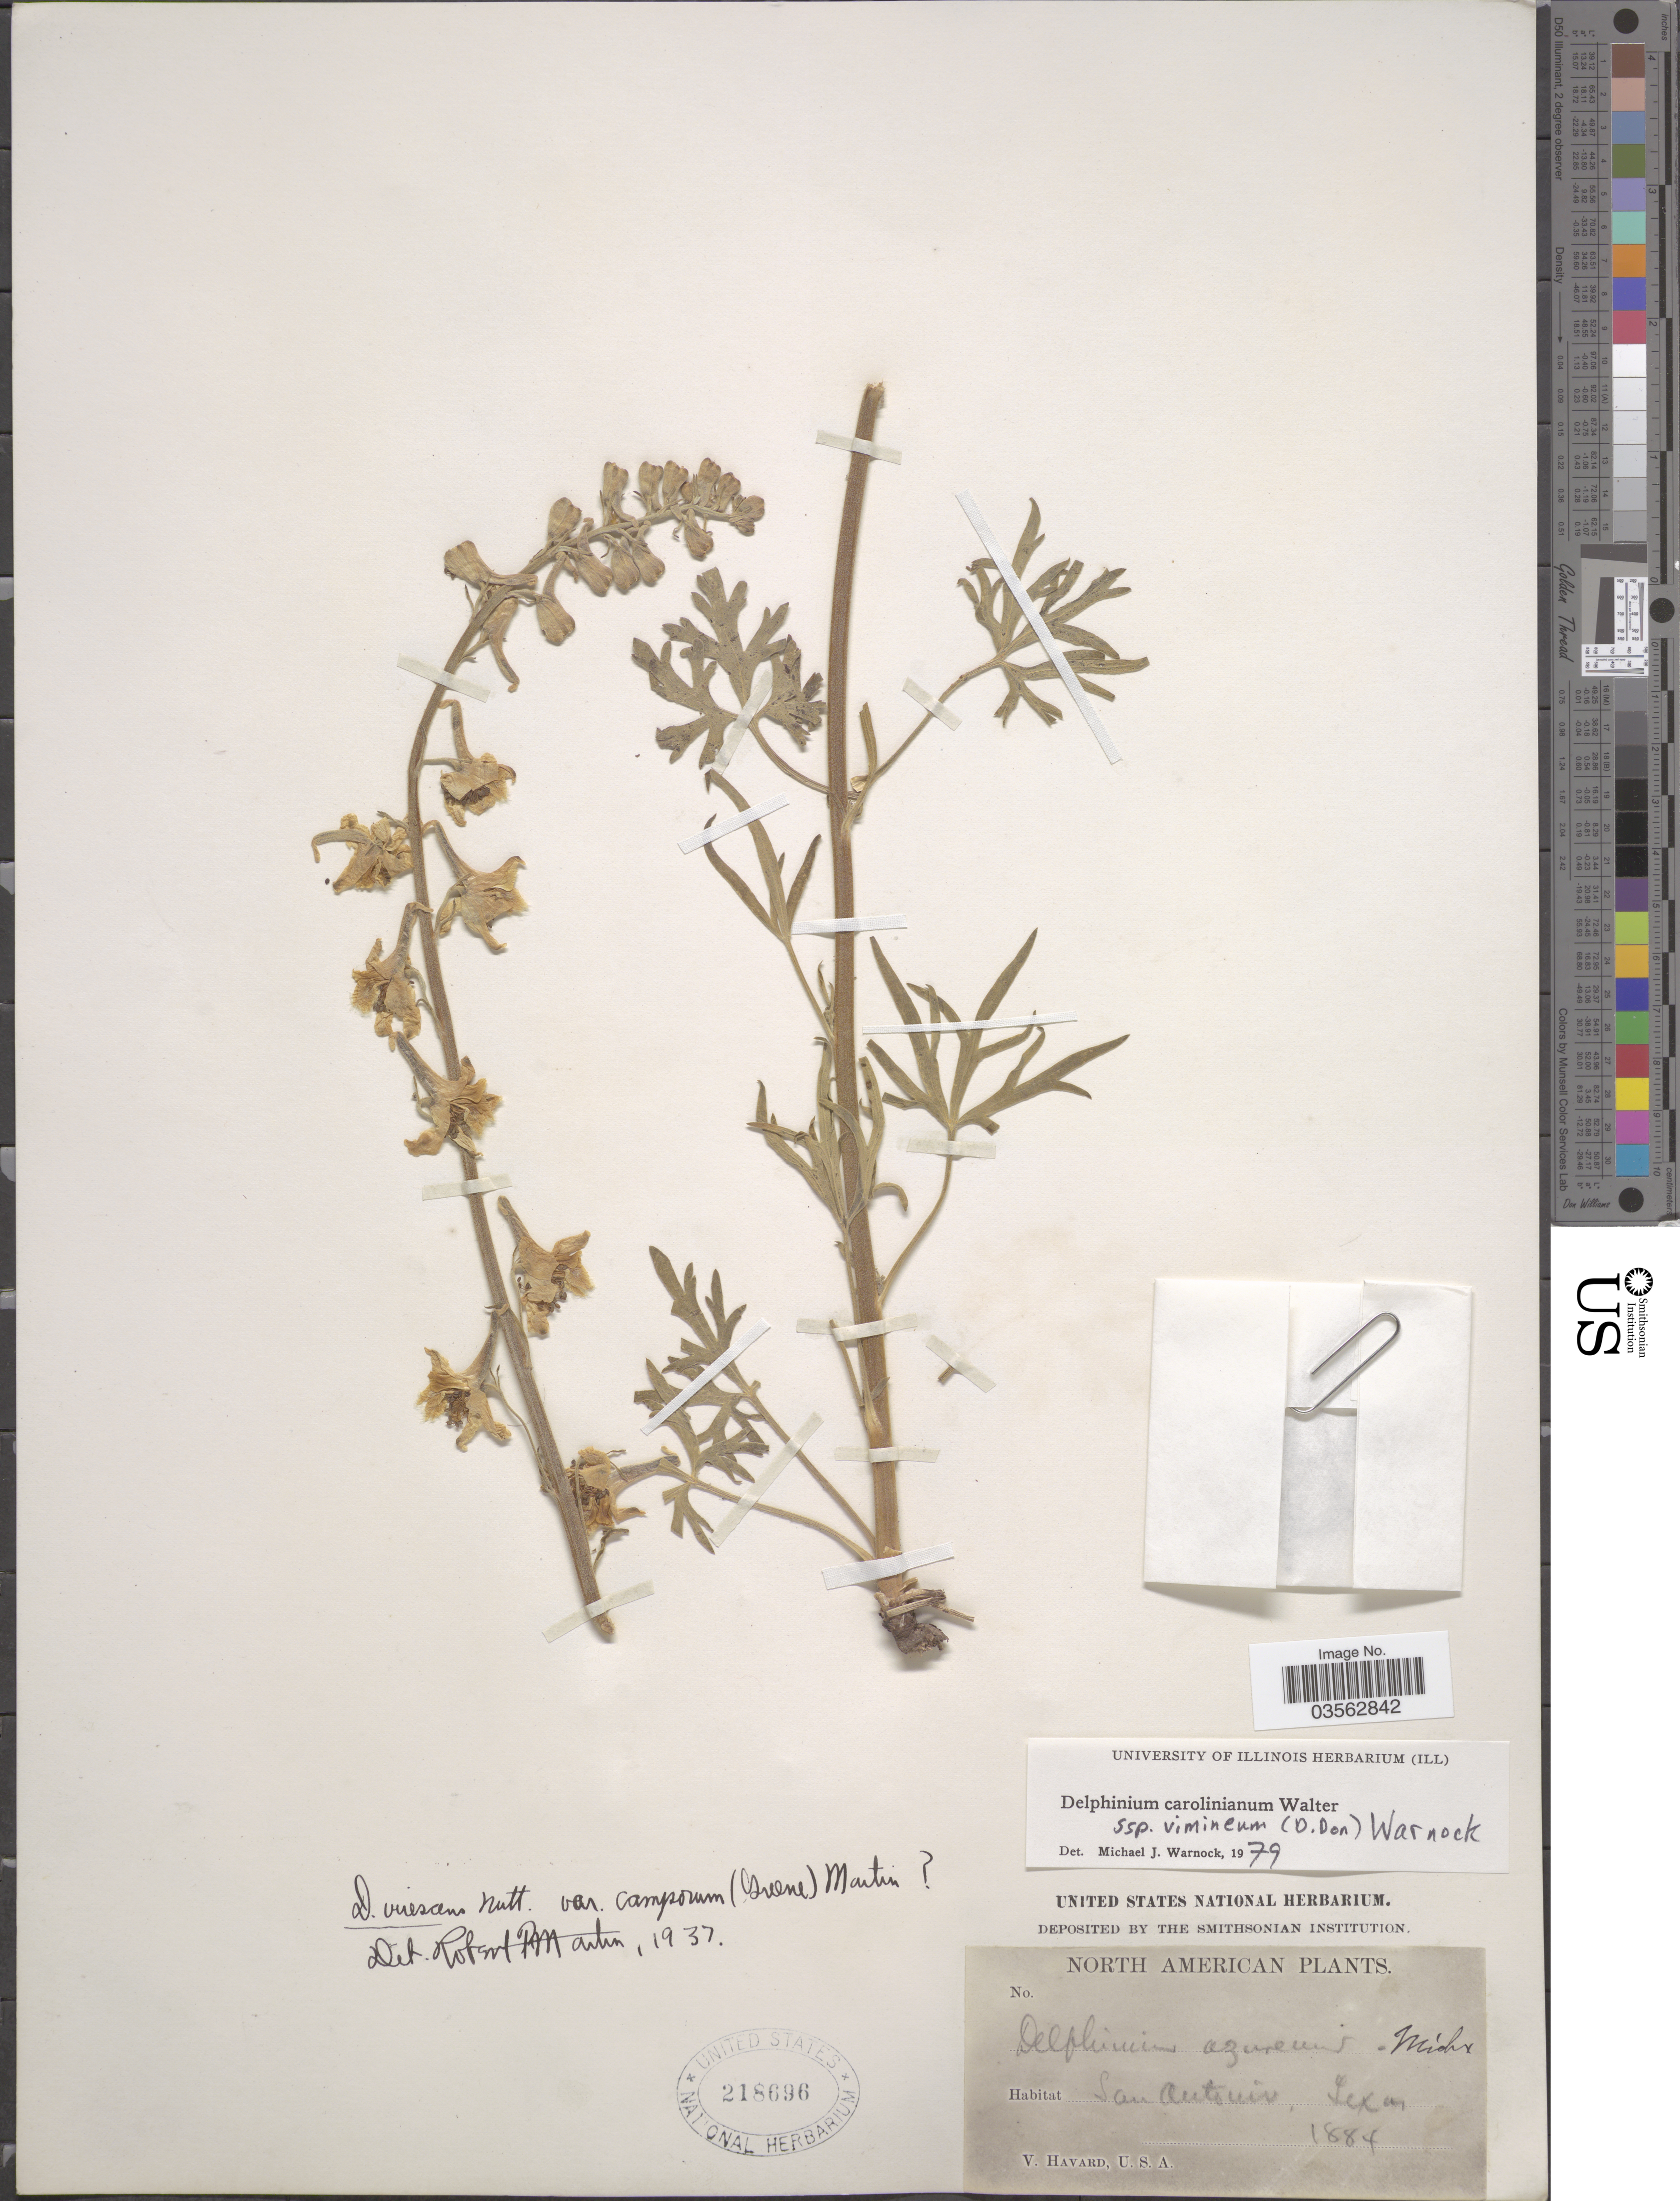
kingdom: Plantae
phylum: Tracheophyta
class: Magnoliopsida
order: Ranunculales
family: Ranunculaceae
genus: Delphinium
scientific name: Delphinium carolinianum subsp. vimineum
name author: Walter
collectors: V. Havard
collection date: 1884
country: United States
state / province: Texas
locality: North American. San Antonio.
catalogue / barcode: US 218696